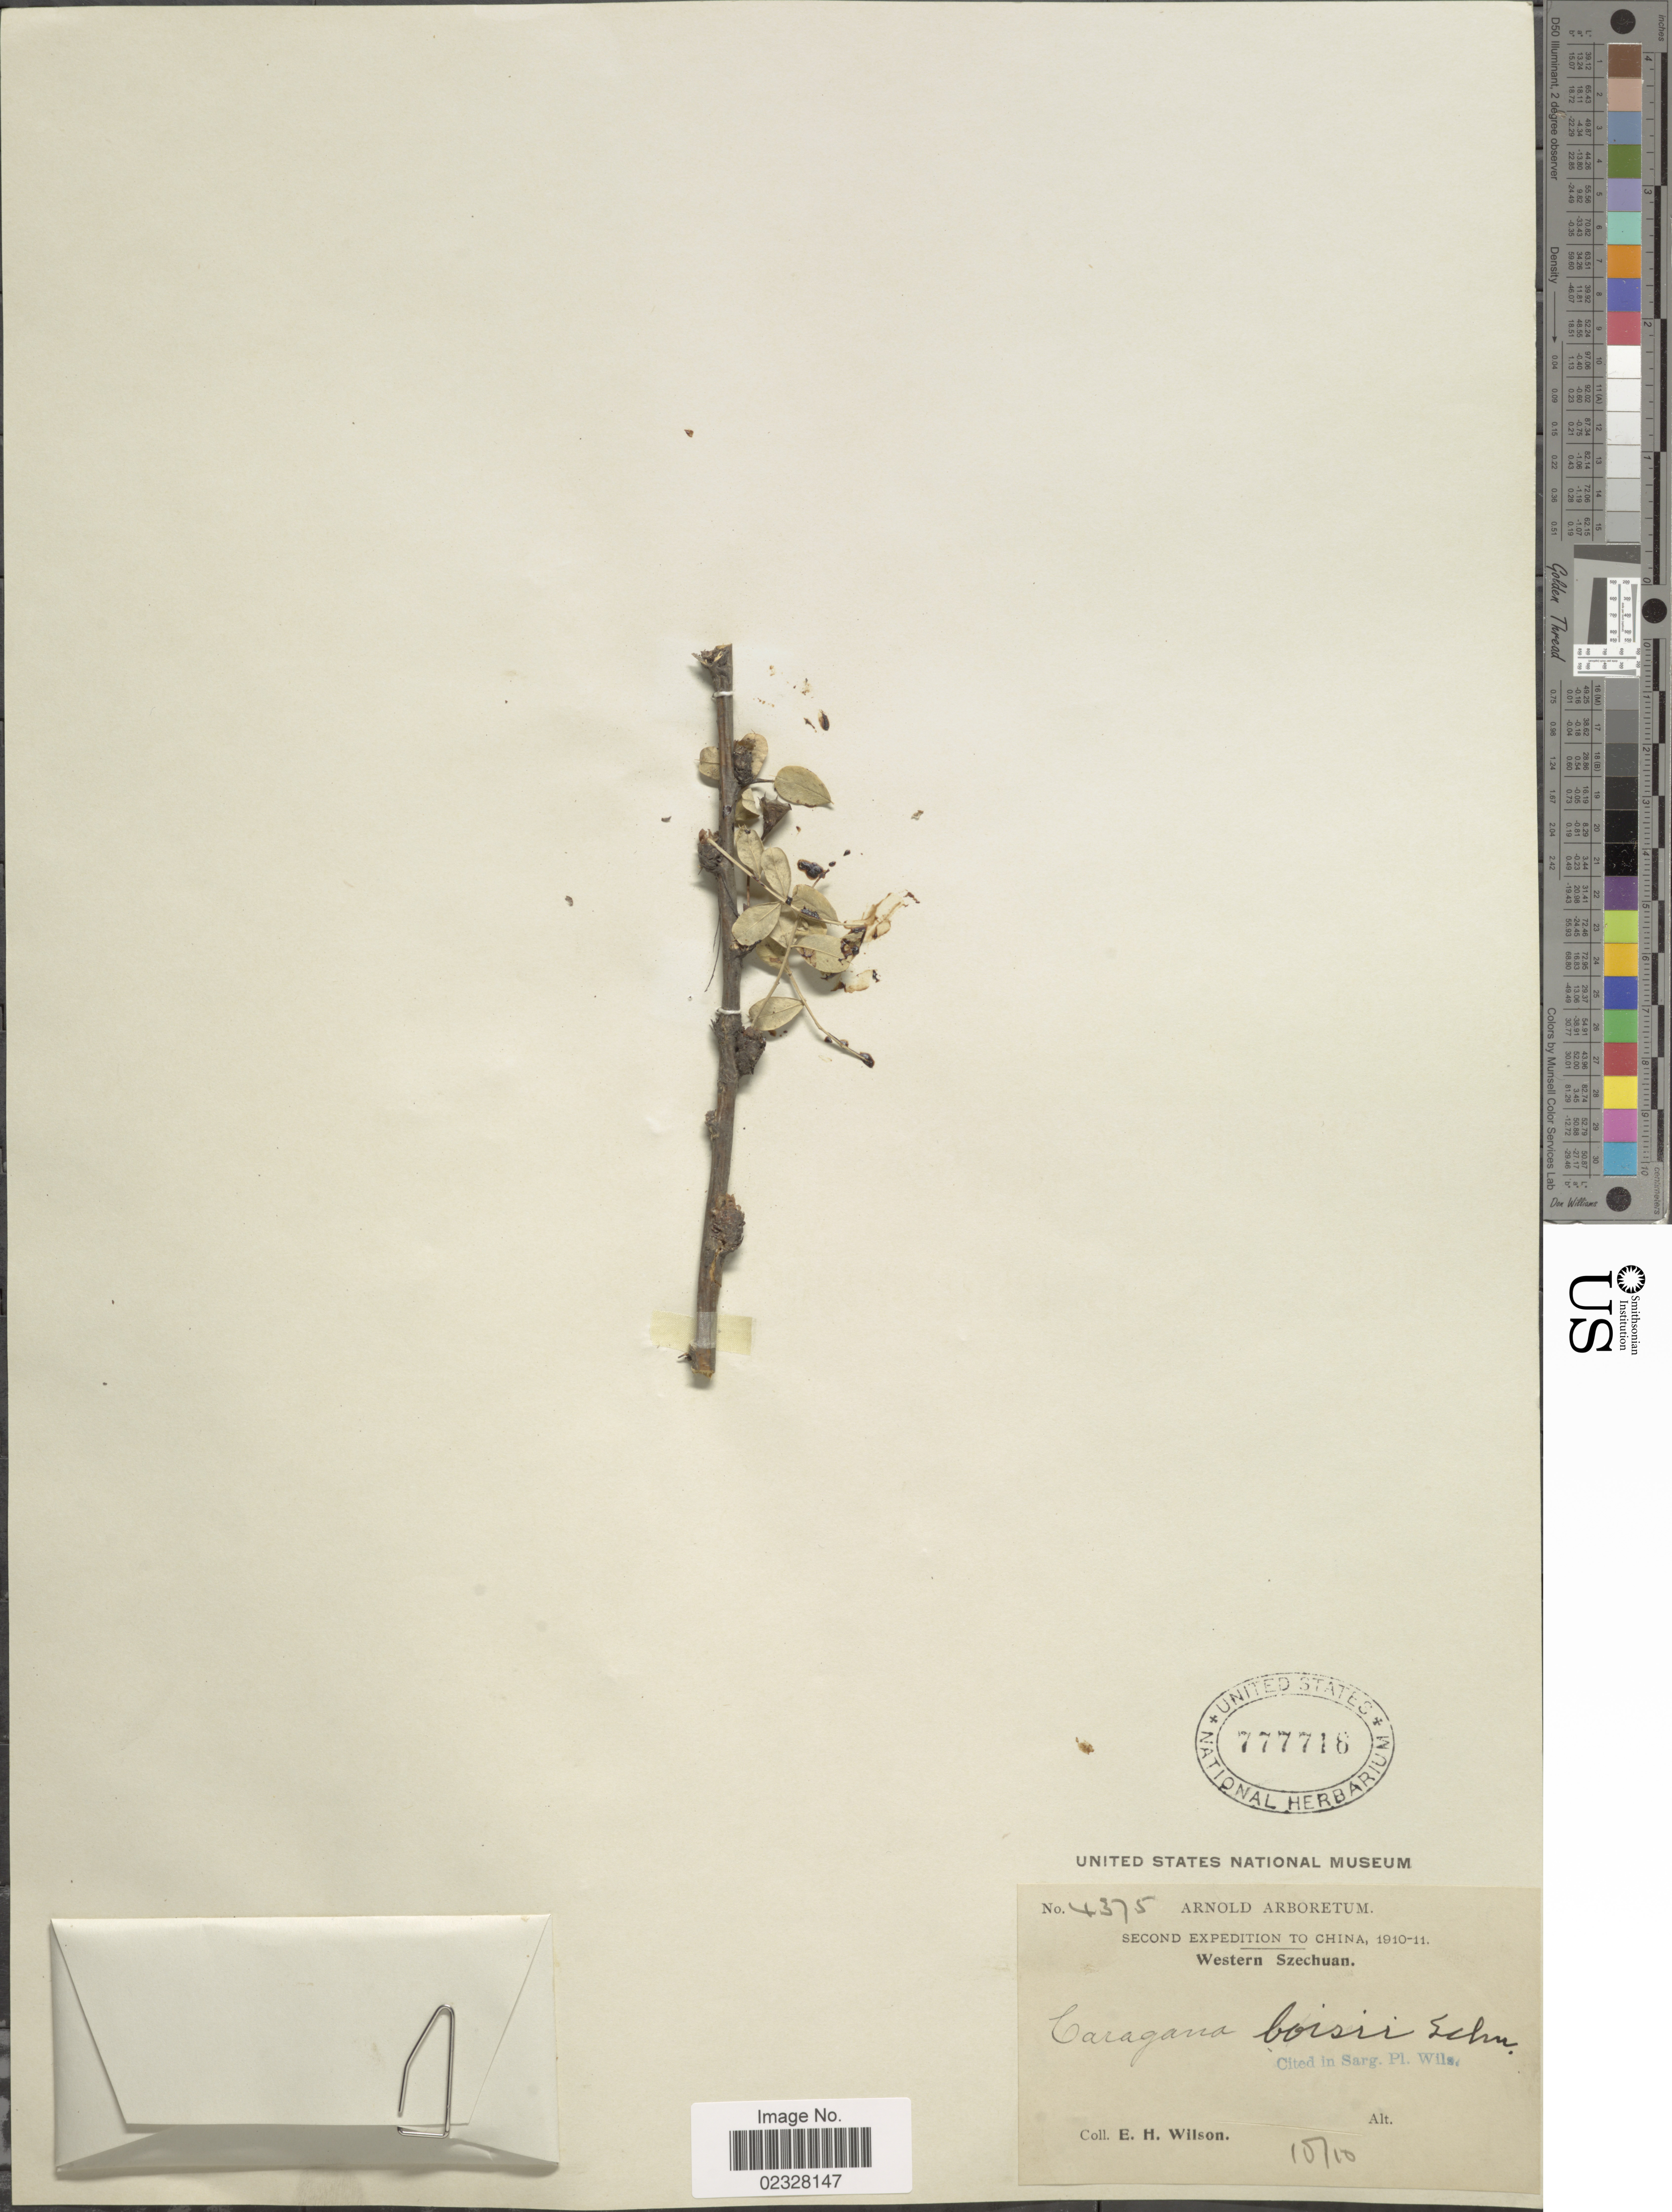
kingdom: Plantae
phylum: Tracheophyta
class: Magnoliopsida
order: Fabales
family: Fabaceae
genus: Caragana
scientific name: Caragana boisii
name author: C.K. Schneid.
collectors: E. Wilson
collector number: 4375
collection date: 1910-10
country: China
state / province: Sichuan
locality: Western Szechuan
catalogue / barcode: US 777718